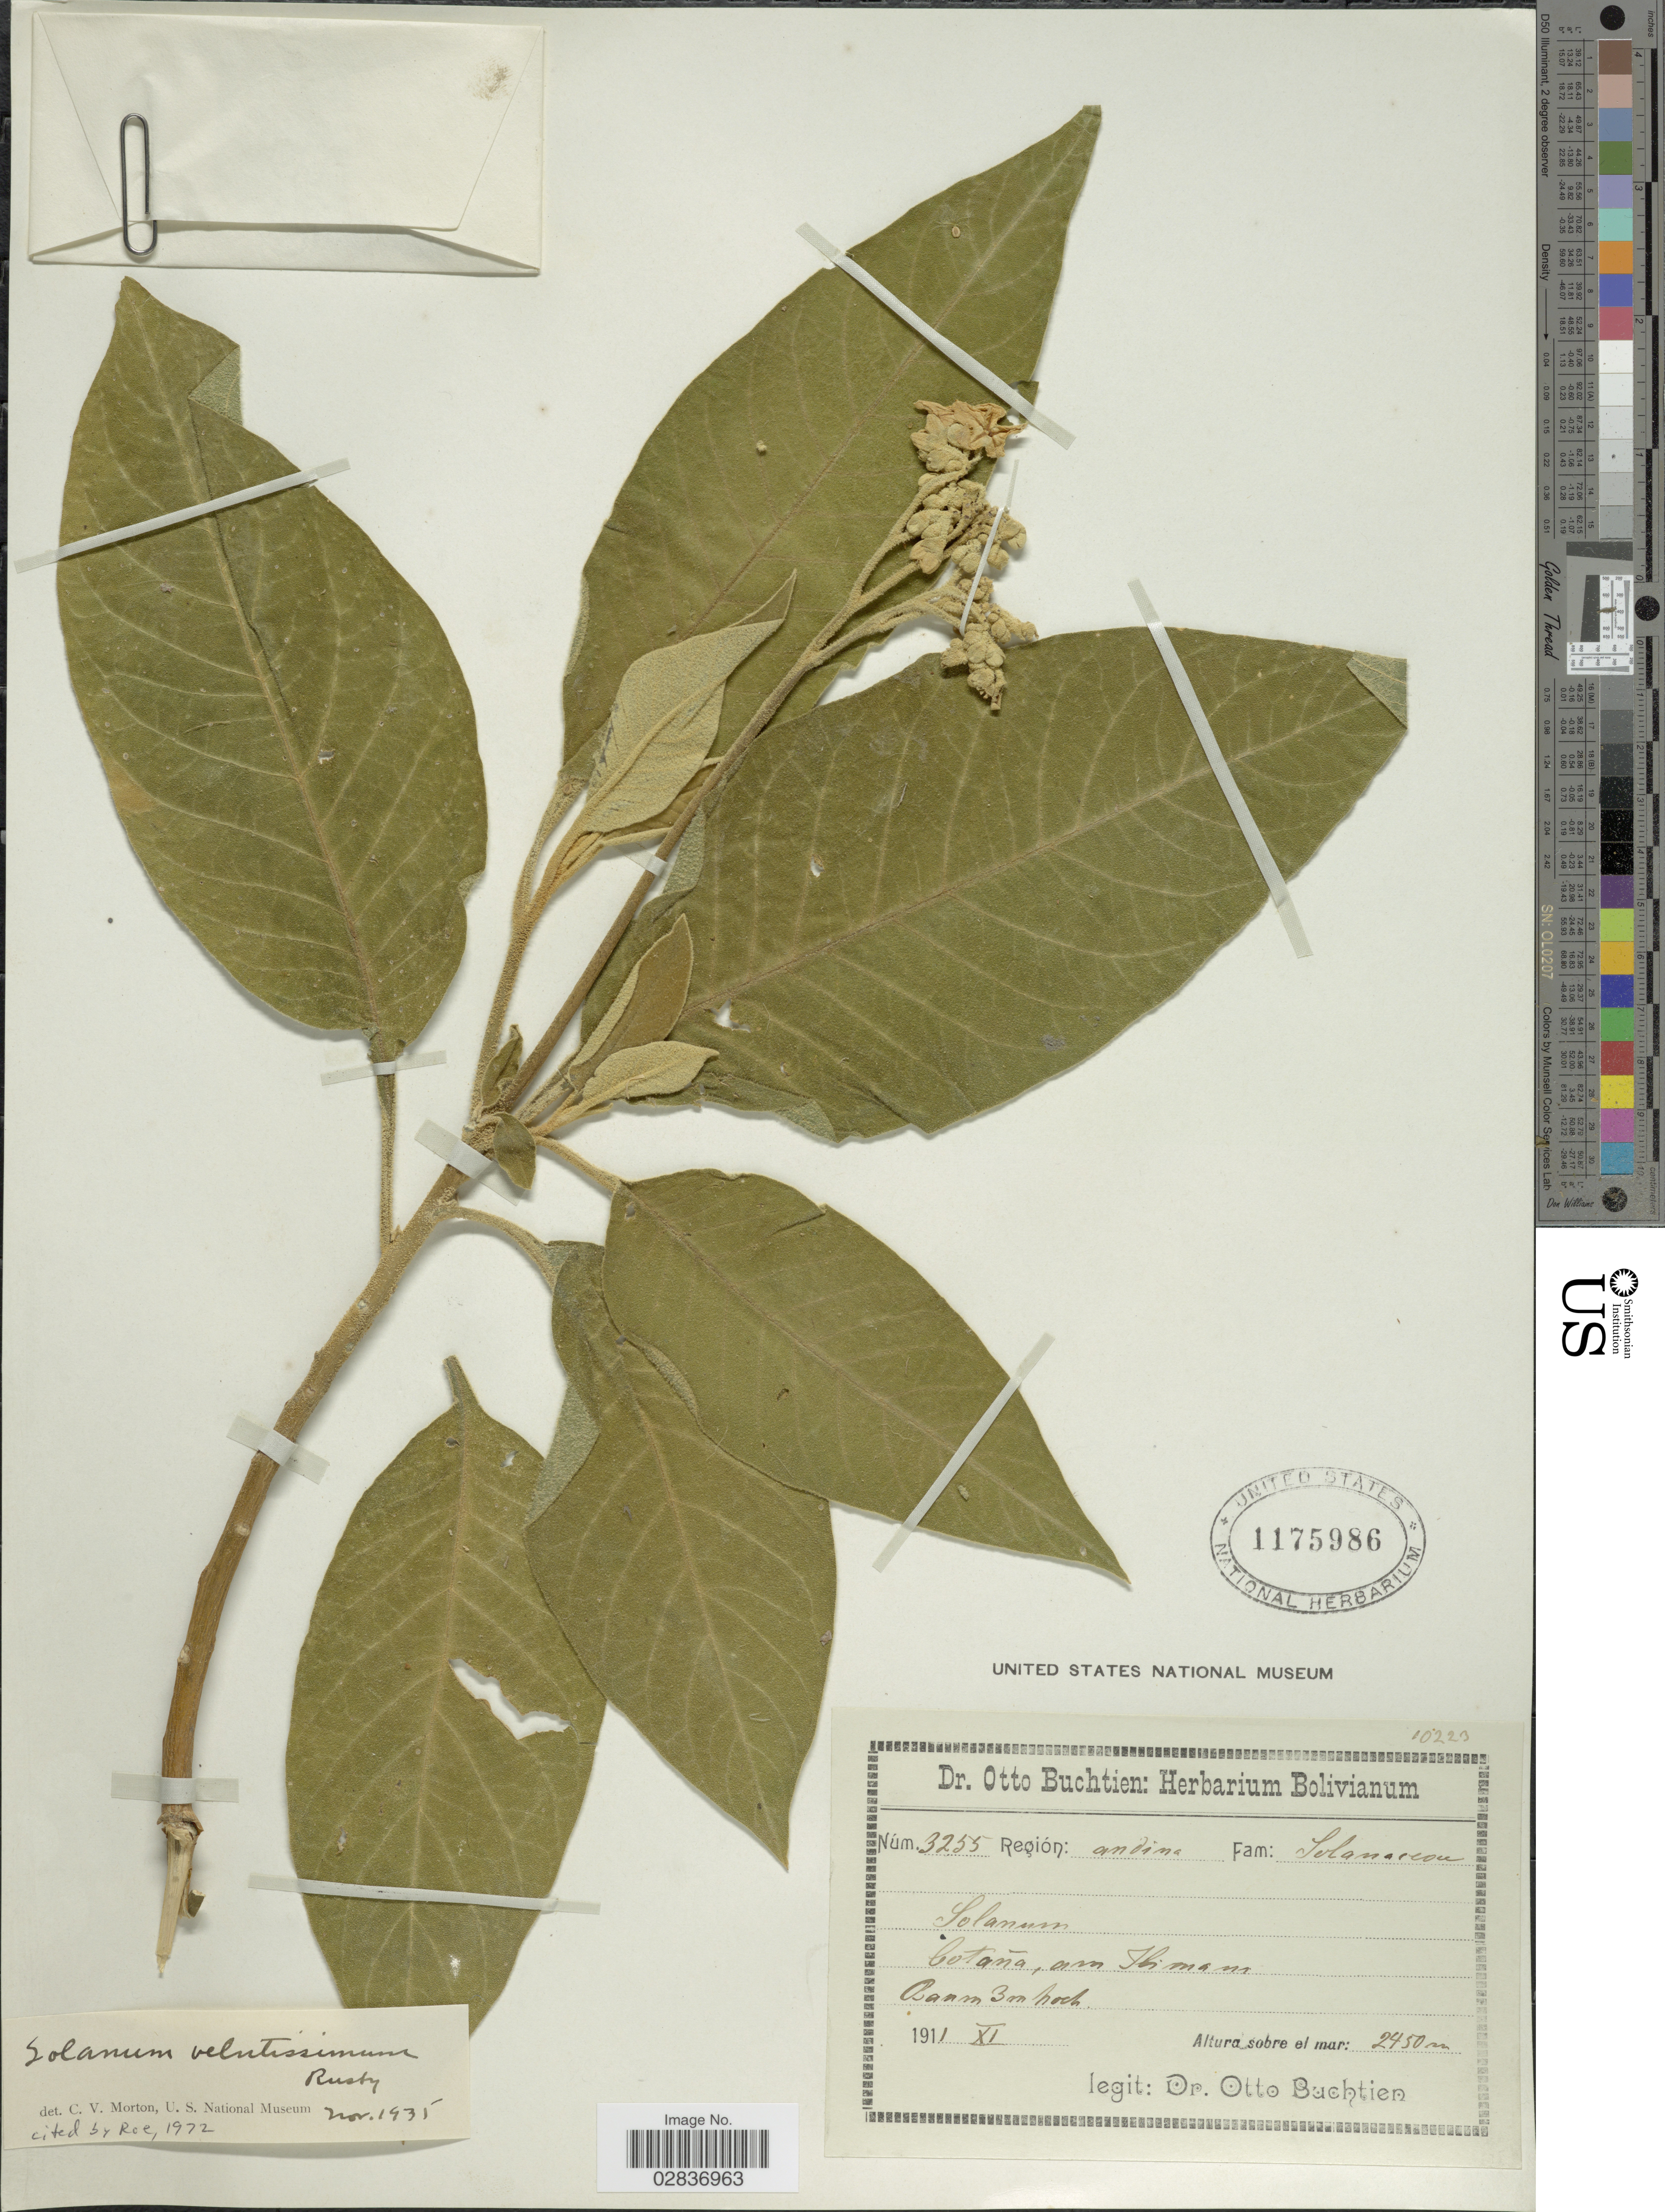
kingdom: Plantae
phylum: Tracheophyta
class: Magnoliopsida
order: Solanales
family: Solanaceae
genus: Solanum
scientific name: Solanum velutissimum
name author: Rusby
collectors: O. Buchtien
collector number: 3255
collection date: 1911-11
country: Bolivia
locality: Región: Andina, Cotaña am Illimani.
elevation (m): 2450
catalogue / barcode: US 1175986